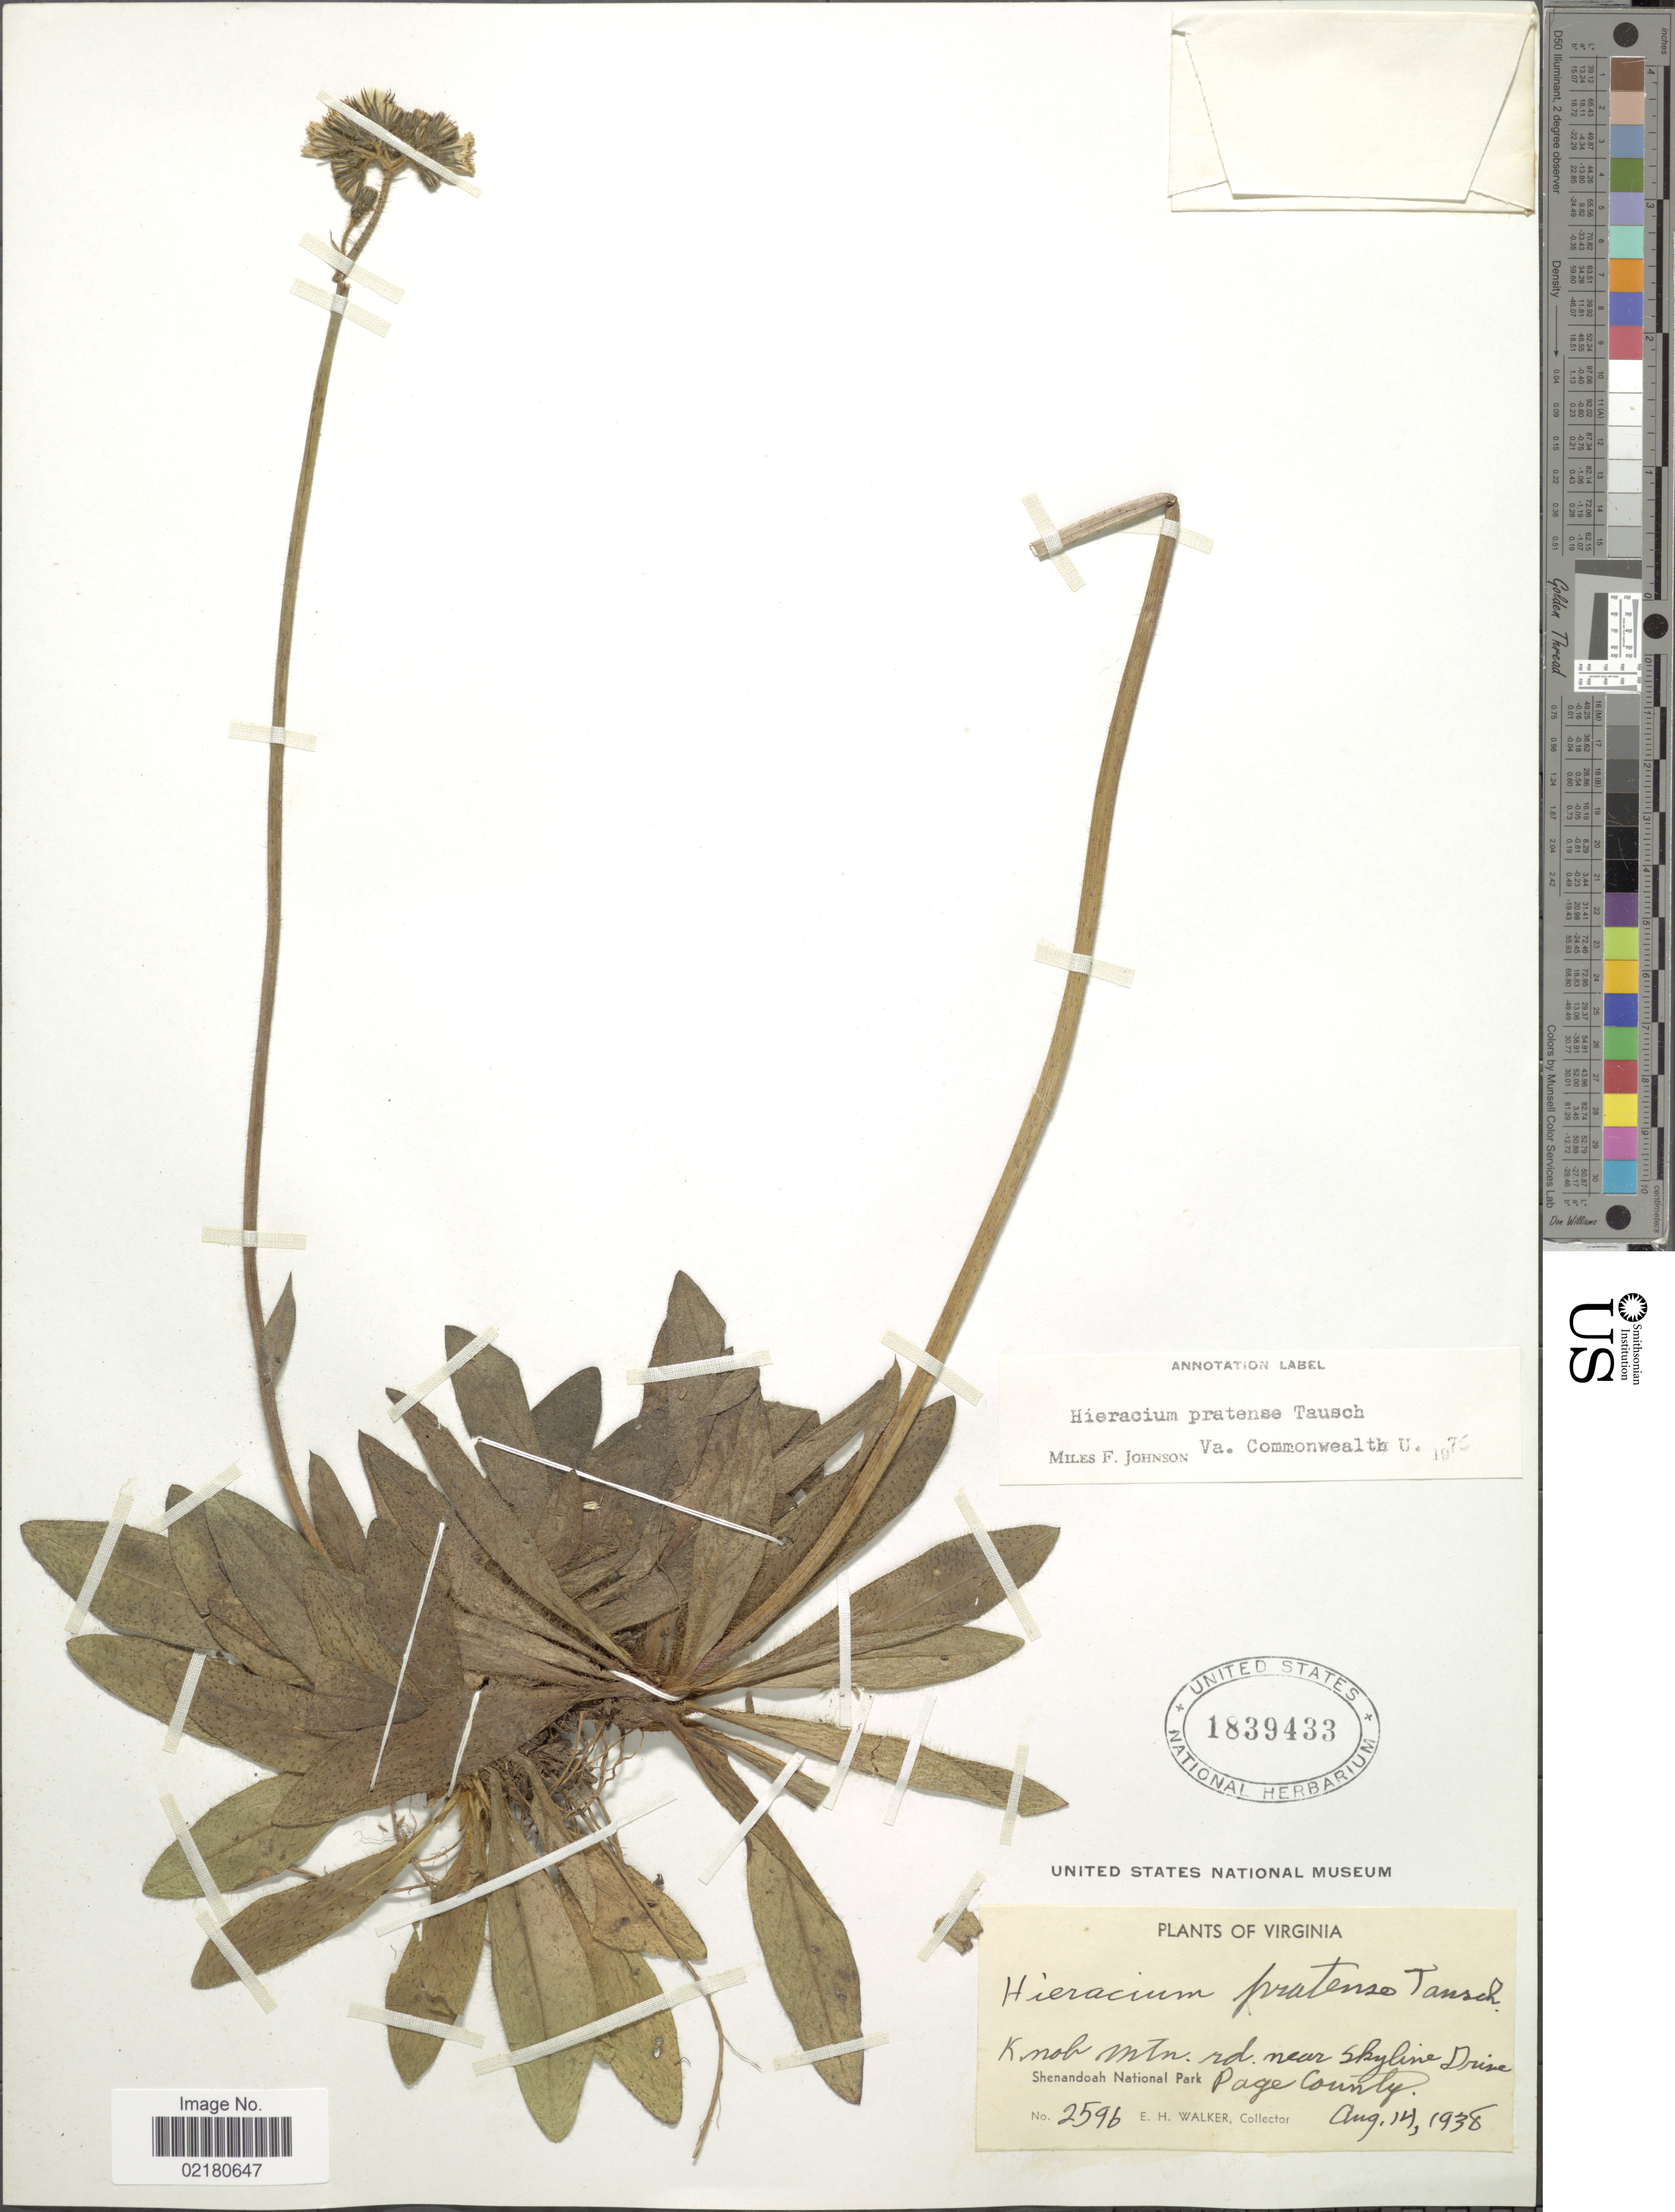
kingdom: Plantae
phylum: Tracheophyta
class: Magnoliopsida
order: Asterales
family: Asteraceae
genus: Pilosella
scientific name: Pilosella caespitosa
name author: (Dumort.) P. D. Sell & C. West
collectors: E. H. Walker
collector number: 2596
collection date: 1938-08-14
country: United States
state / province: Virginia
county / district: Page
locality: Virginia, Knob Mtn. rd near Skyline Drive, Shenandoah National Park Page County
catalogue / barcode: US 1839433